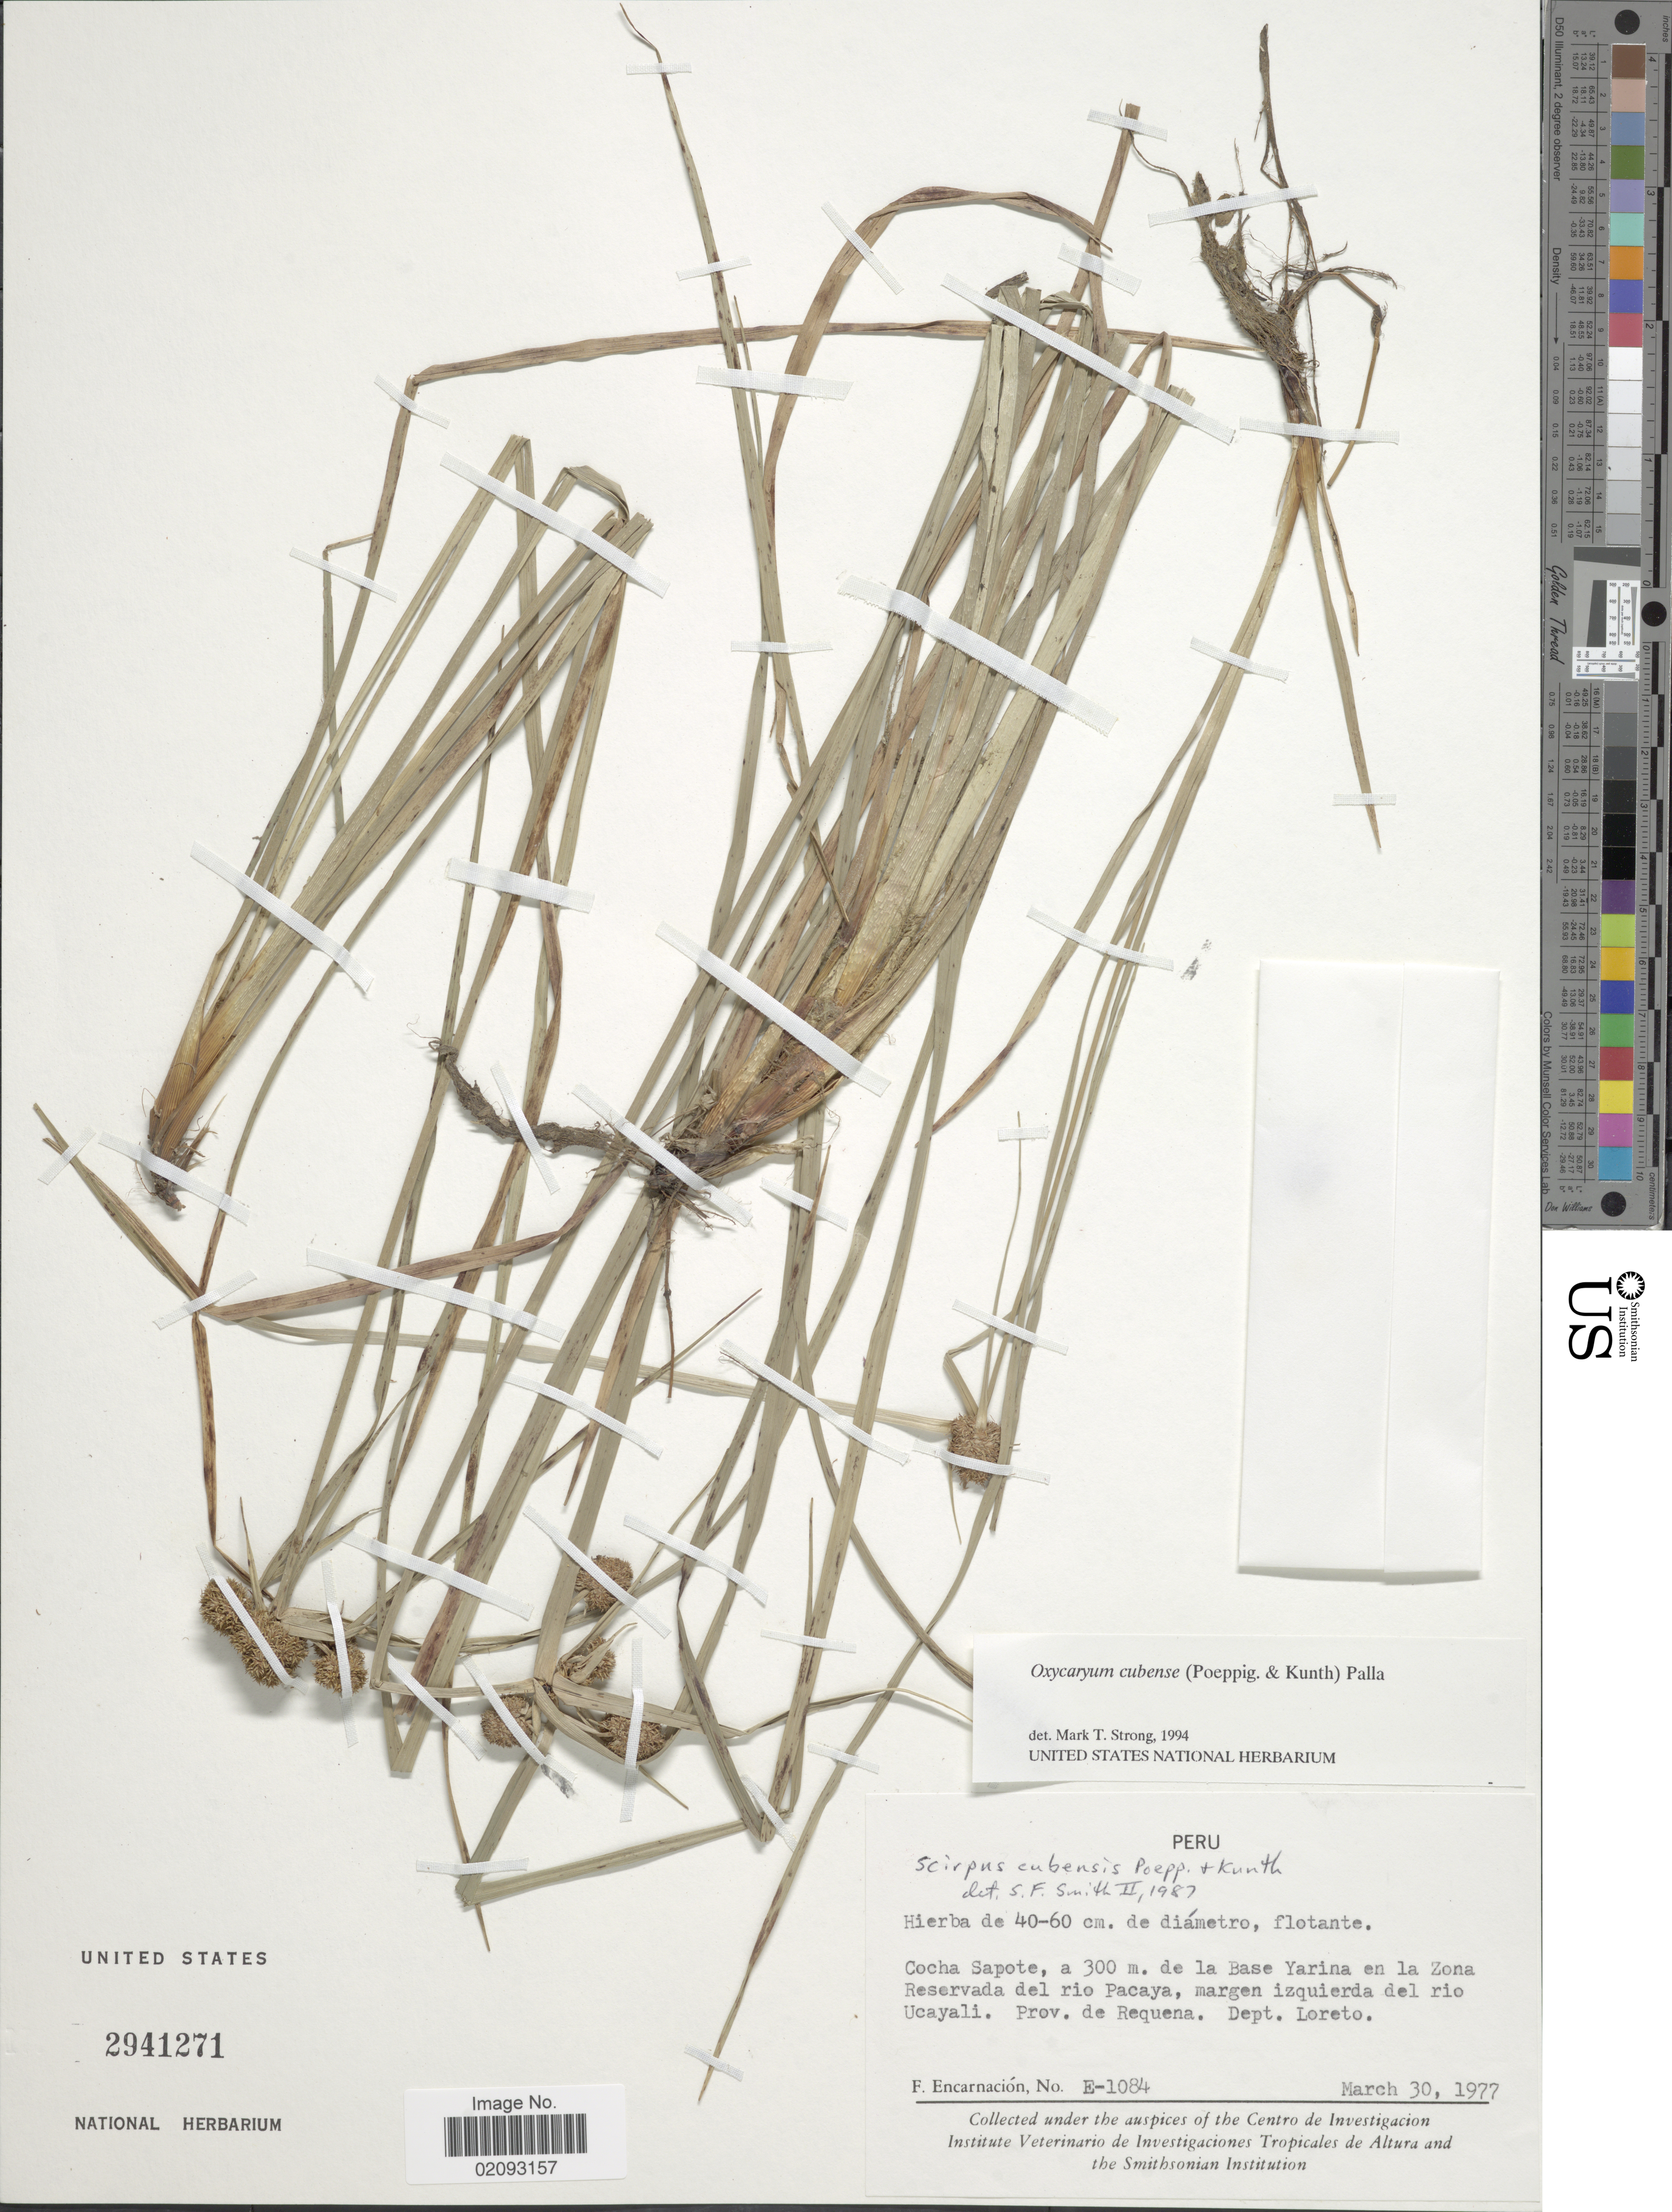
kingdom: Plantae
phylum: Tracheophyta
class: Liliopsida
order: Poales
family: Cyperaceae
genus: Cyperus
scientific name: Cyperus blepharoleptos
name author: Steud.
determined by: Strong, M. T., (US), Smithsonian Institution - National Museum of Natural History (UNITED STATES)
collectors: F. Encarnación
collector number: E-1084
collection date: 1977-03-30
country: Peru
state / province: Loreto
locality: Cocha Sapote, de la Base Yarina en la Zona Reservada del rio Pacaya, amrgen izquierda del rio Ucayali. Prov. de Requena, Dept Loreto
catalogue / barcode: US 2941271